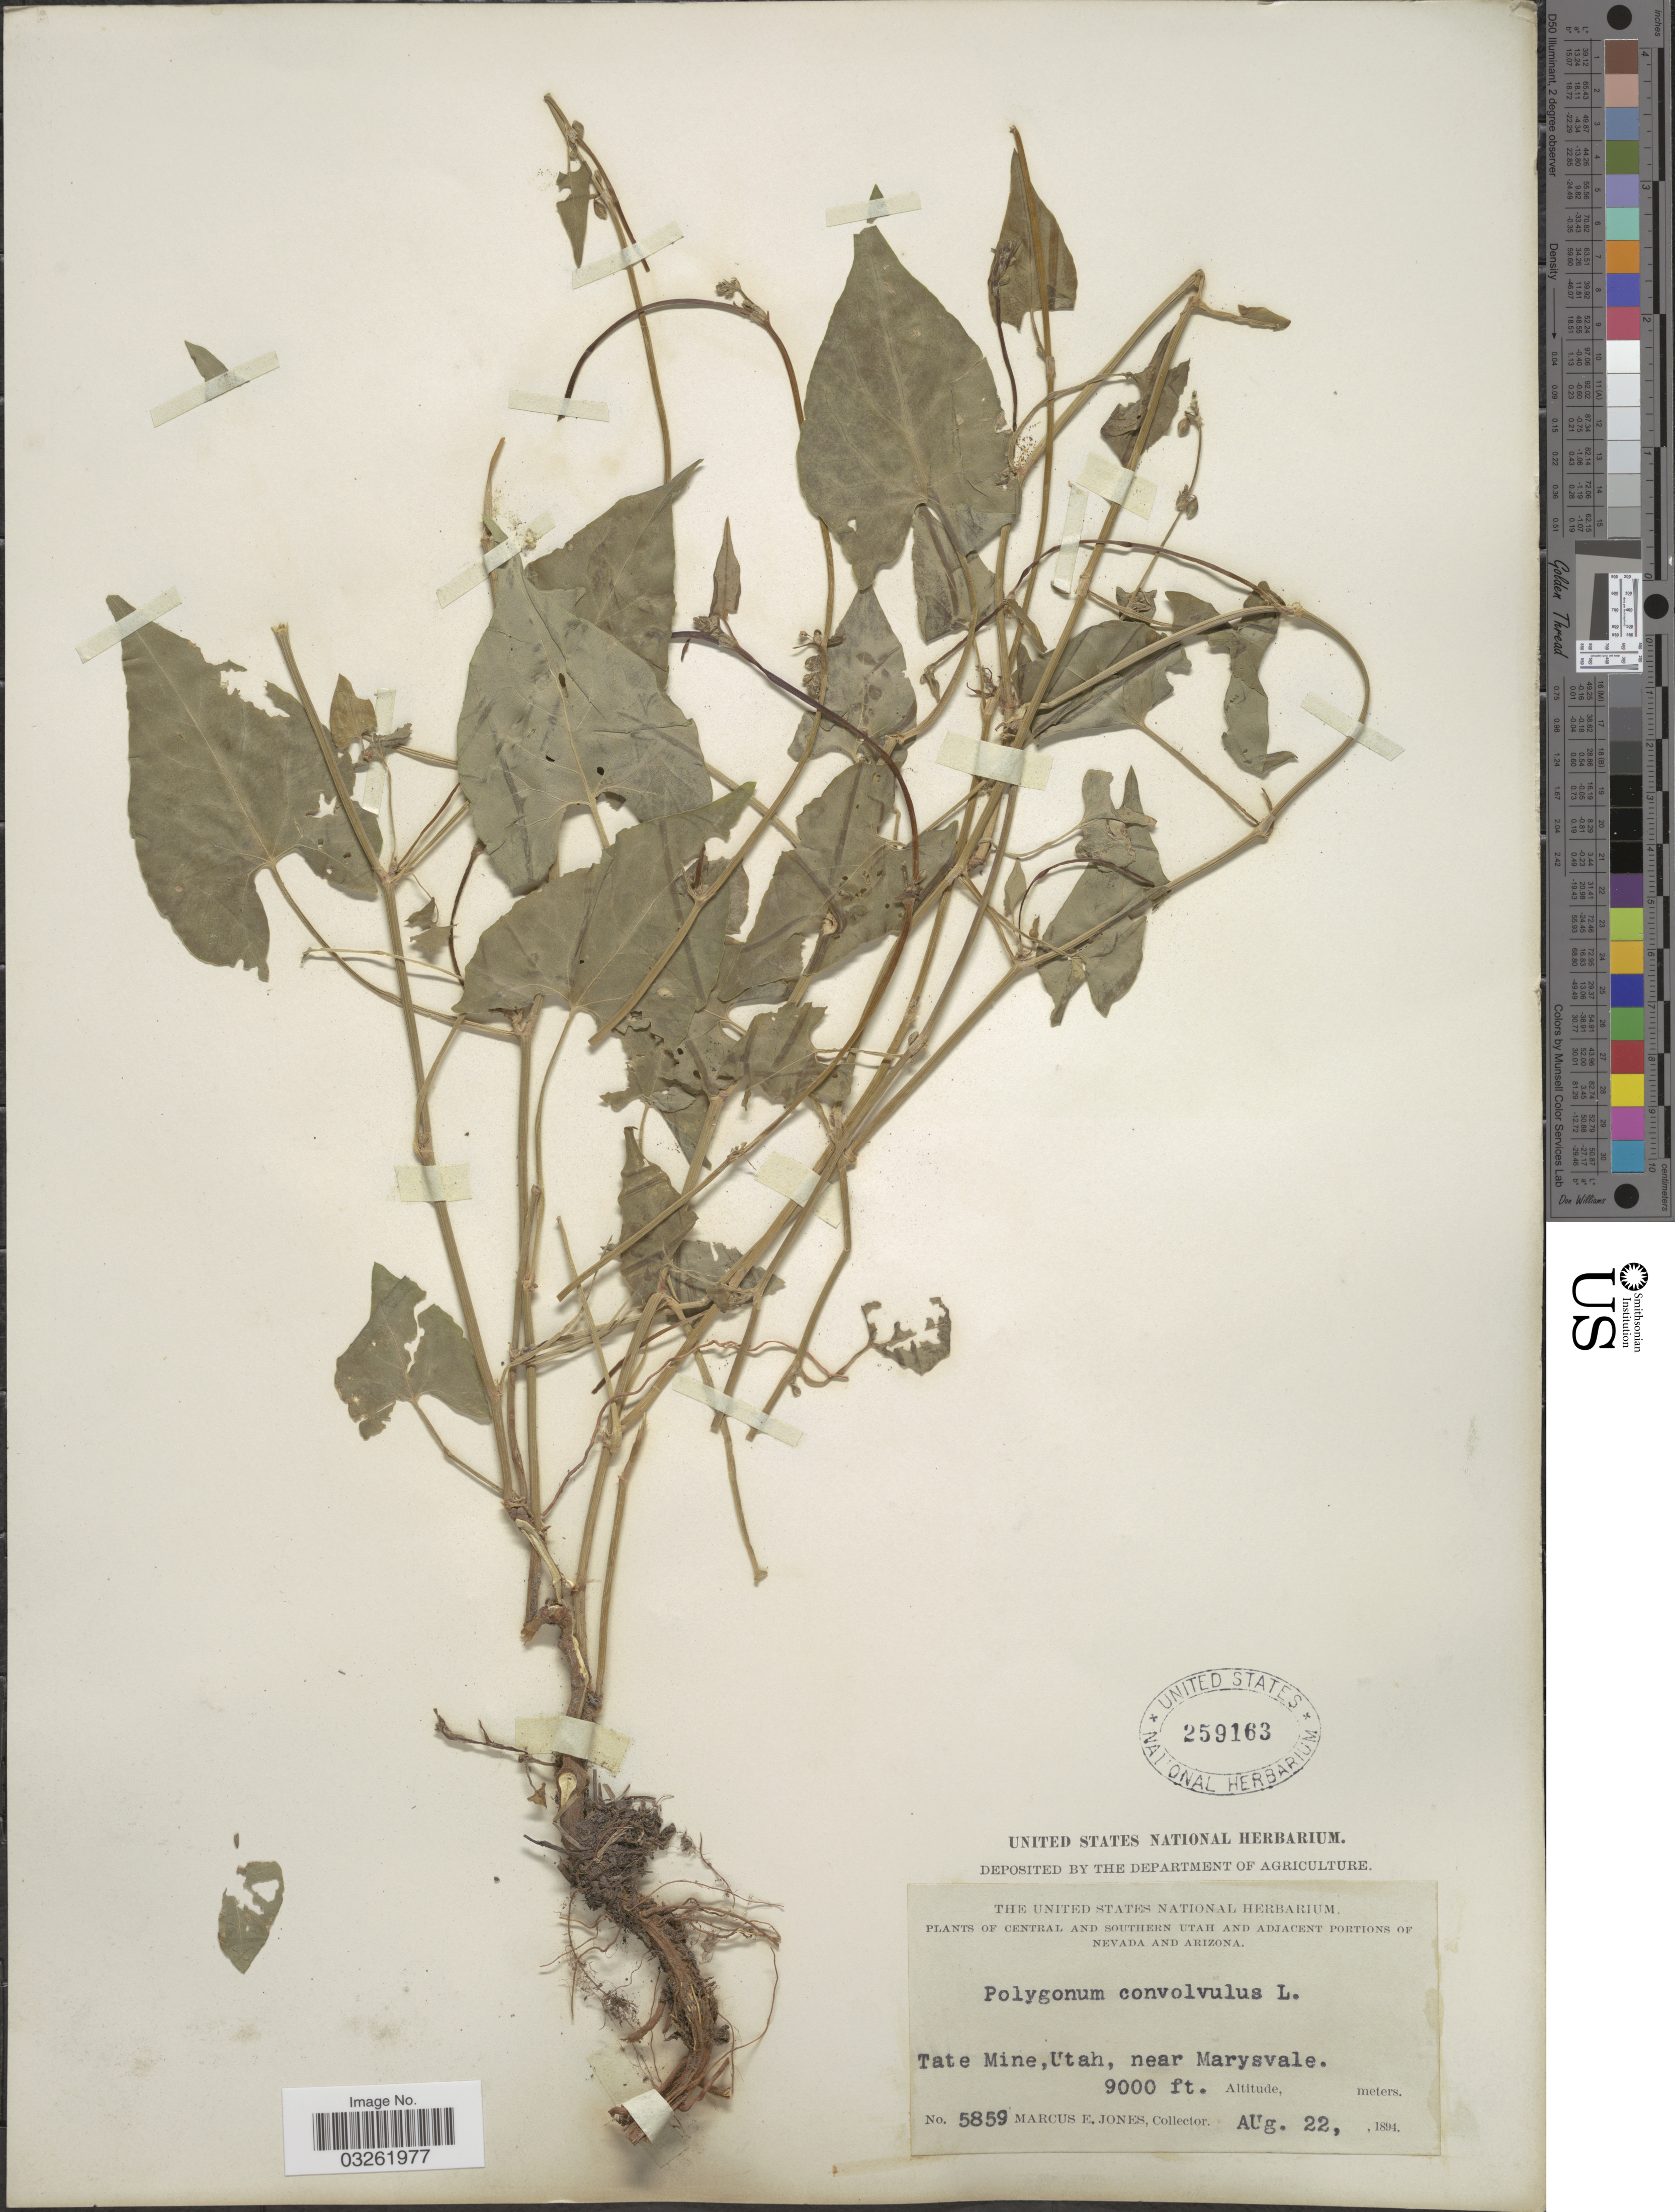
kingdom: Plantae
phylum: Tracheophyta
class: Magnoliopsida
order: Caryophyllales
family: Polygonaceae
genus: Fallopia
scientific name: Fallopia convolvulus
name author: (L.) Á. Löve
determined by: Strong, M. T., (US), Smithsonian Institution - National Museum of Natural History (UNITED STATES)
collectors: M. E. Jones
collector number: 5859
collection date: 1894-08-22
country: United States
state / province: Utah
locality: Central and Southern Utah and adjacent portions. Tate Mine, Utah, near Marysvale.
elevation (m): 2743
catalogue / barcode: US 259163